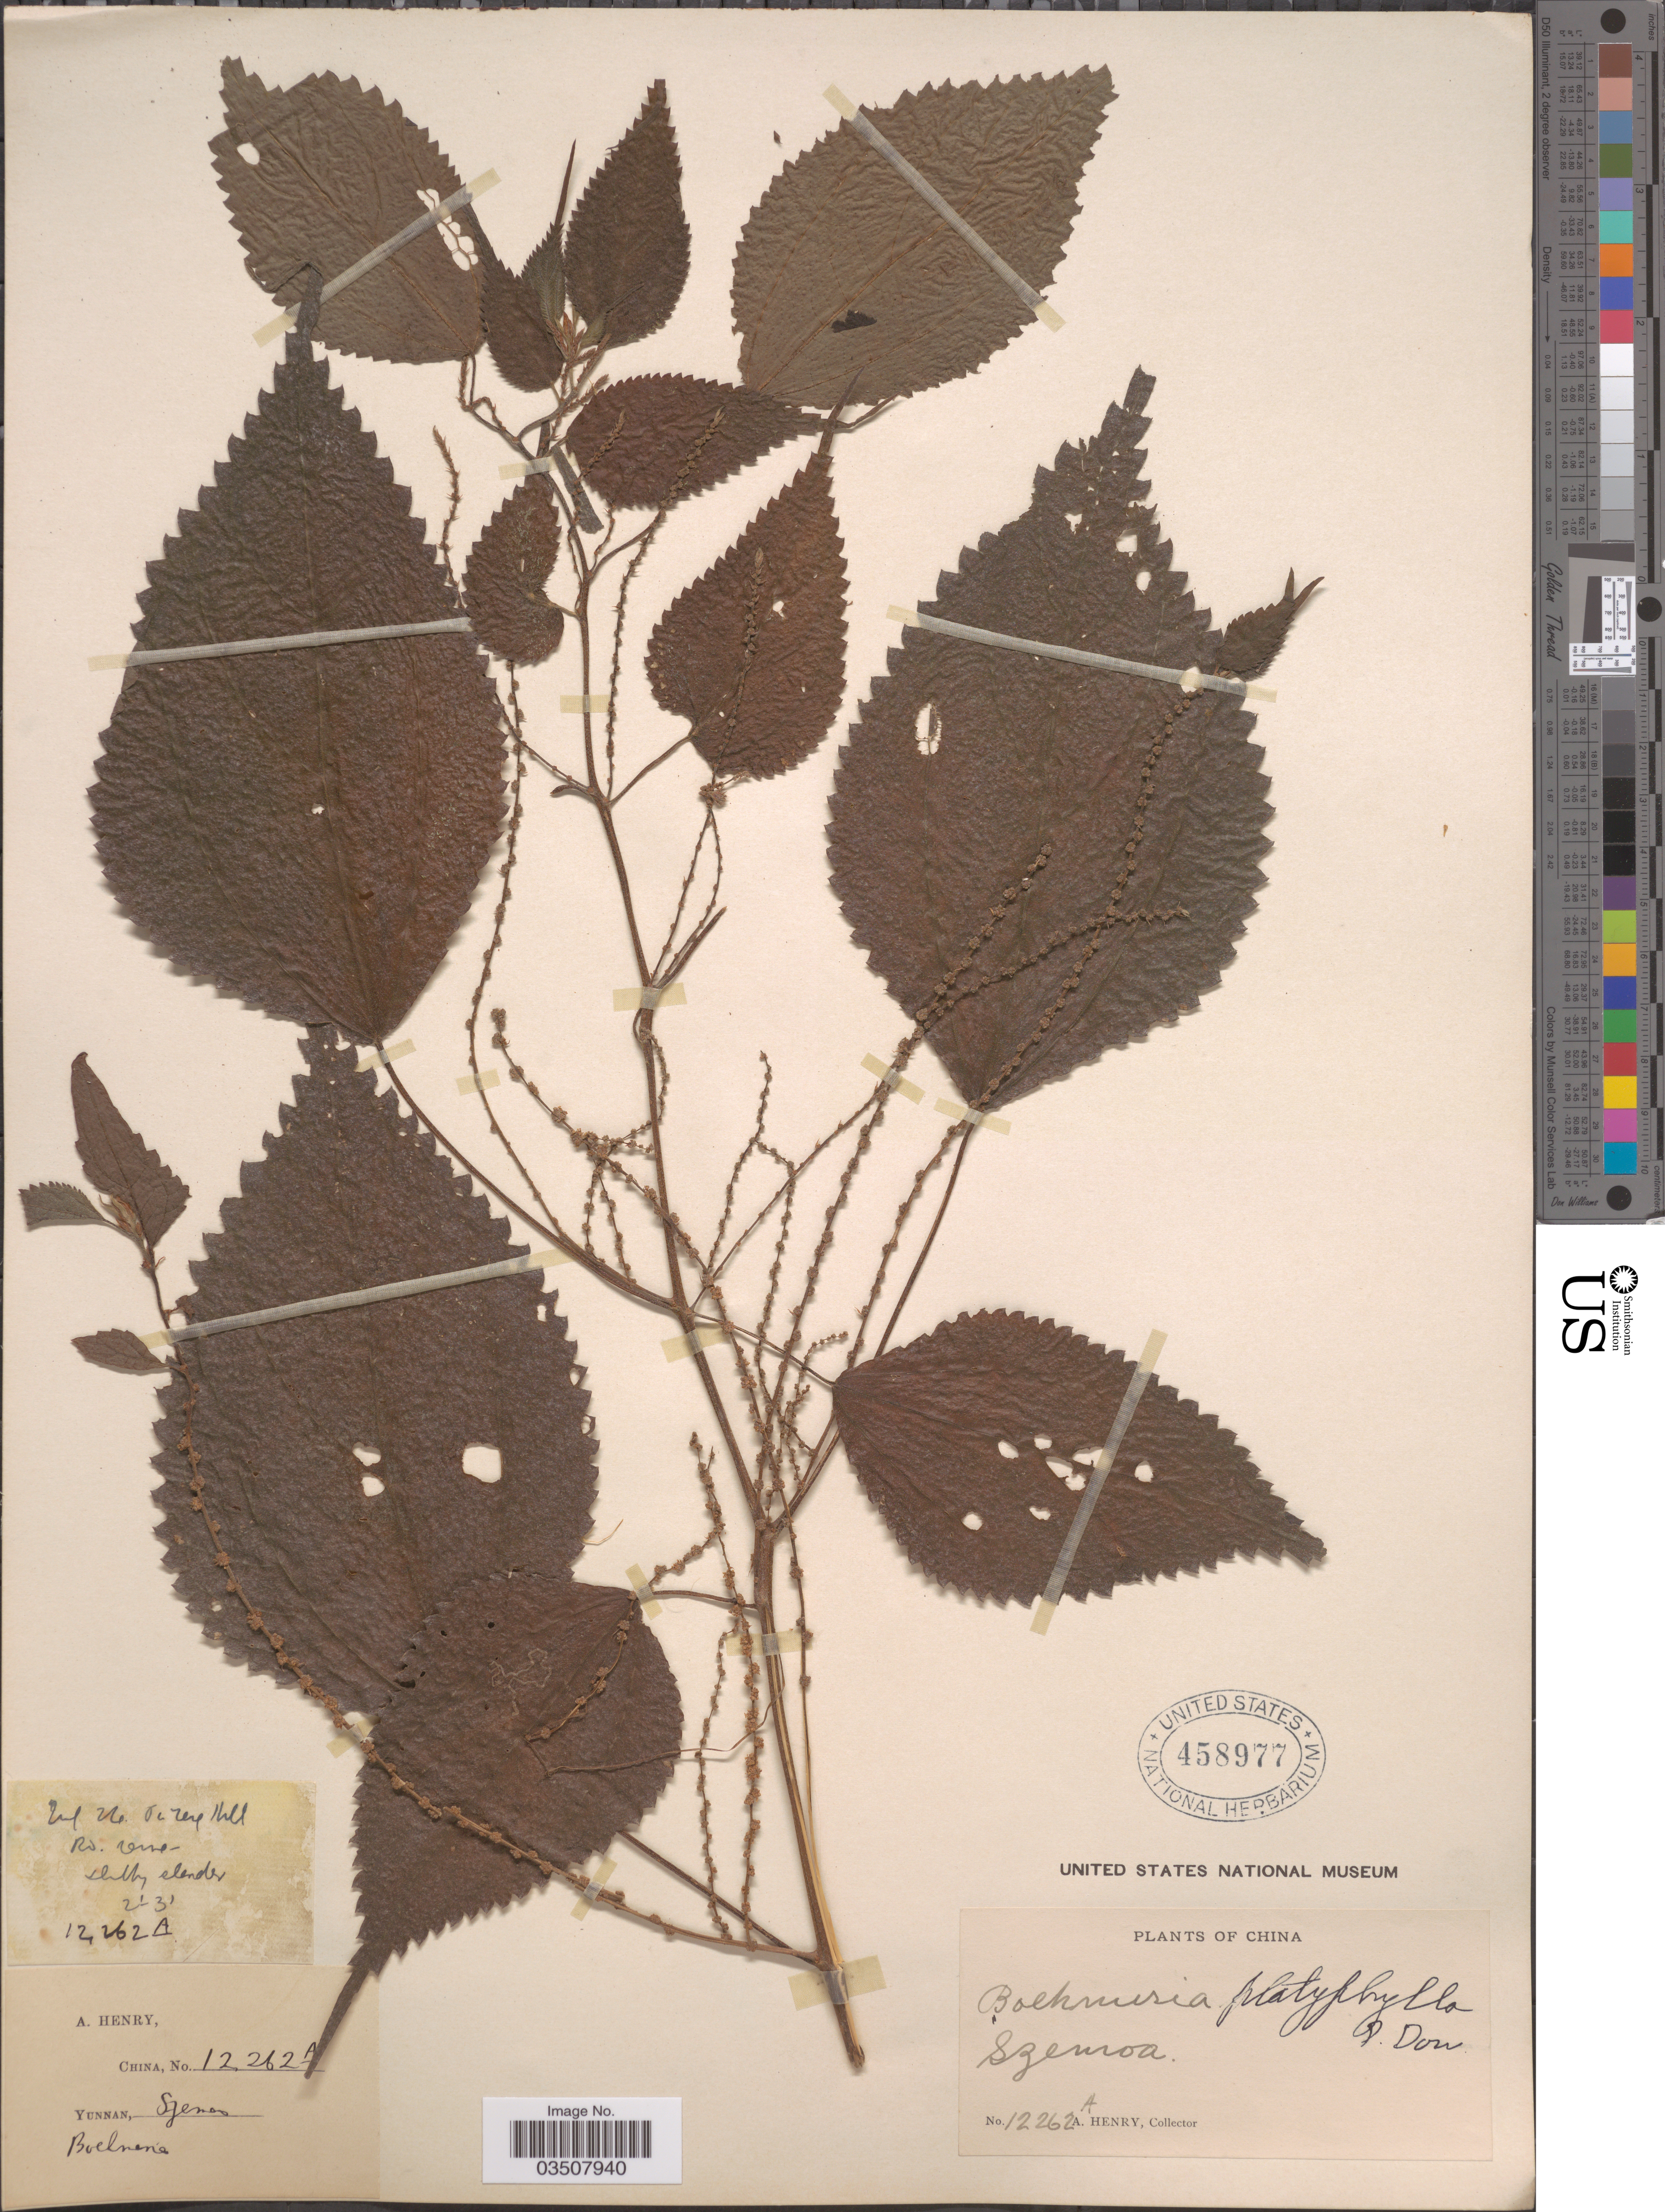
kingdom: Plantae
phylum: Tracheophyta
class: Magnoliopsida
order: Rosales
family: Urticaceae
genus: Boehmeria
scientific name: Boehmeria platyphylla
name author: G. Don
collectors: A. Henry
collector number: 12262 A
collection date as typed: Transcribed d/m/y: /7/26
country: China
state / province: Yunnan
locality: Szemoa. Pe Teng Hill.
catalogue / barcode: US 458977